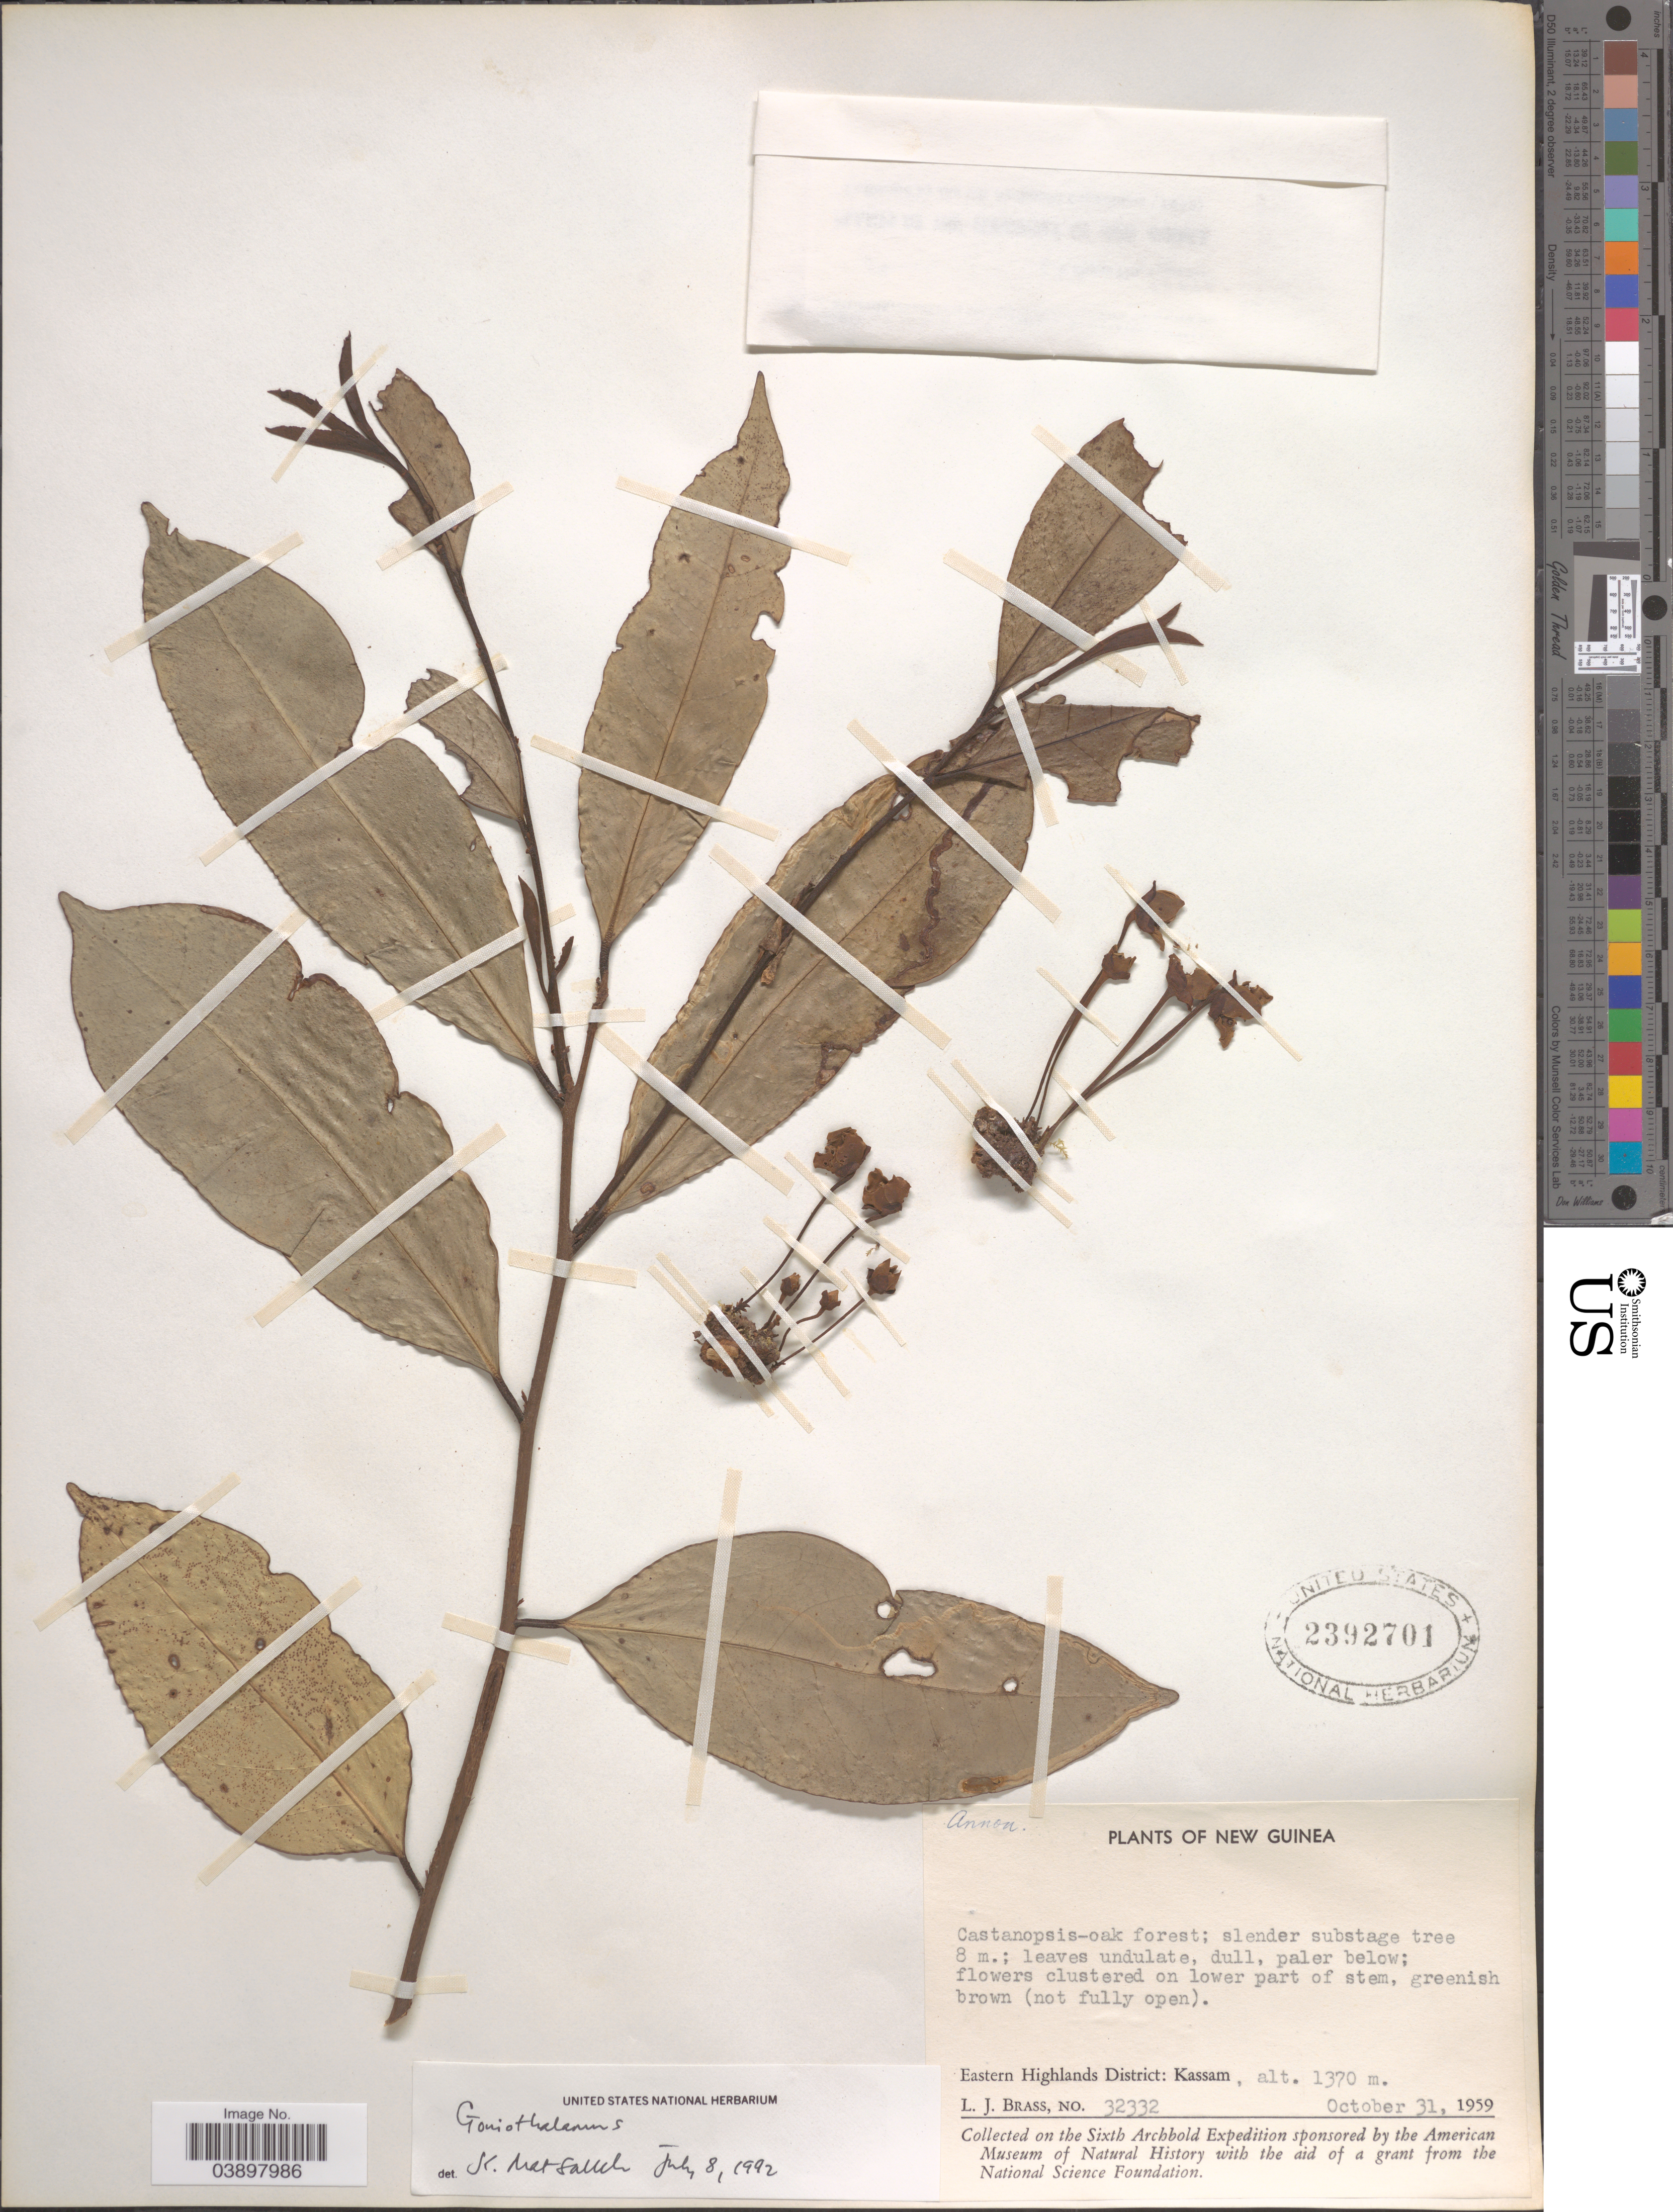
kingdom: Plantae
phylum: Tracheophyta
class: Magnoliopsida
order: Magnoliales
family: Annonaceae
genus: Goniothalamus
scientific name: Goniothalamus sp.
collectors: L. J. Brass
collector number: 32332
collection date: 1959-10-31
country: Papua New Guinea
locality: New Guinea. Eastern Highlands District: Kassam.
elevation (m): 1370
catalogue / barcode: US 2392701